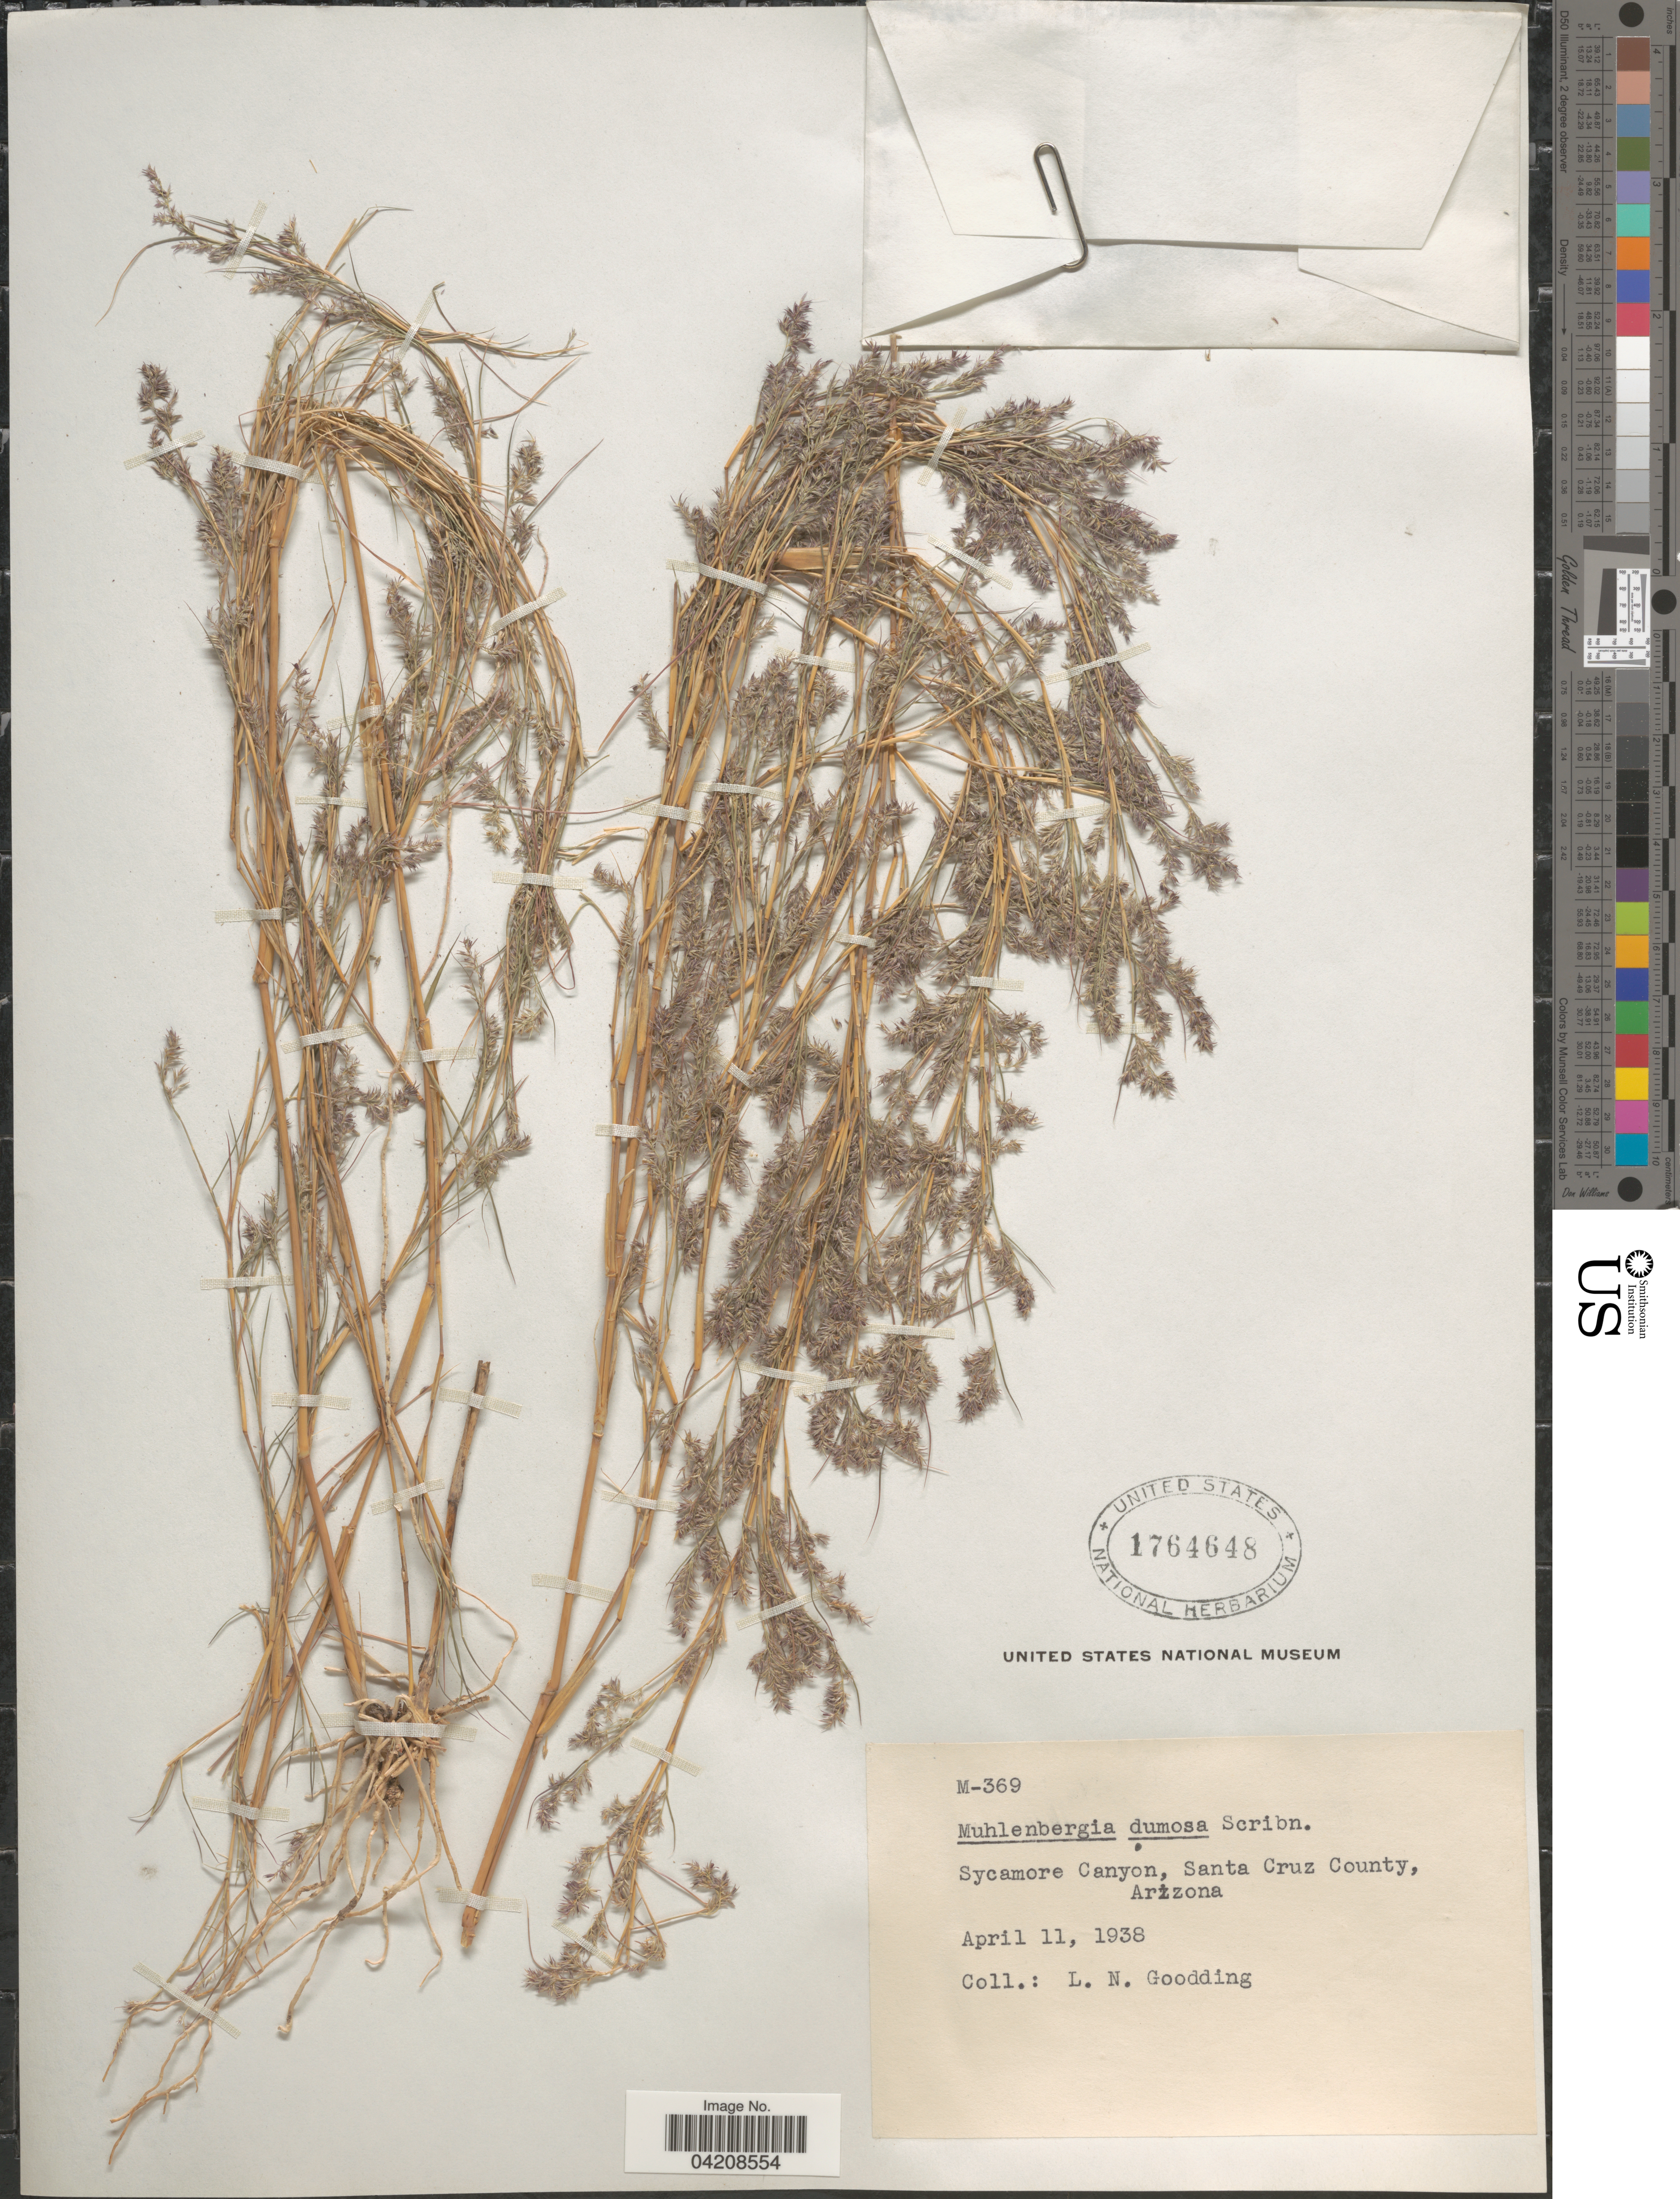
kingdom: Plantae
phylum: Tracheophyta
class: Liliopsida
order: Poales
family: Poaceae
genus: Muhlenbergia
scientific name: Muhlenbergia dumosa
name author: Scribn. ex Vasey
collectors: L. N. Goodding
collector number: M-369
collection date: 1938-04-11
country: United States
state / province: Arizona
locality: Sycamore Canyon, Santa Cruz County.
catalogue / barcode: US 1764648